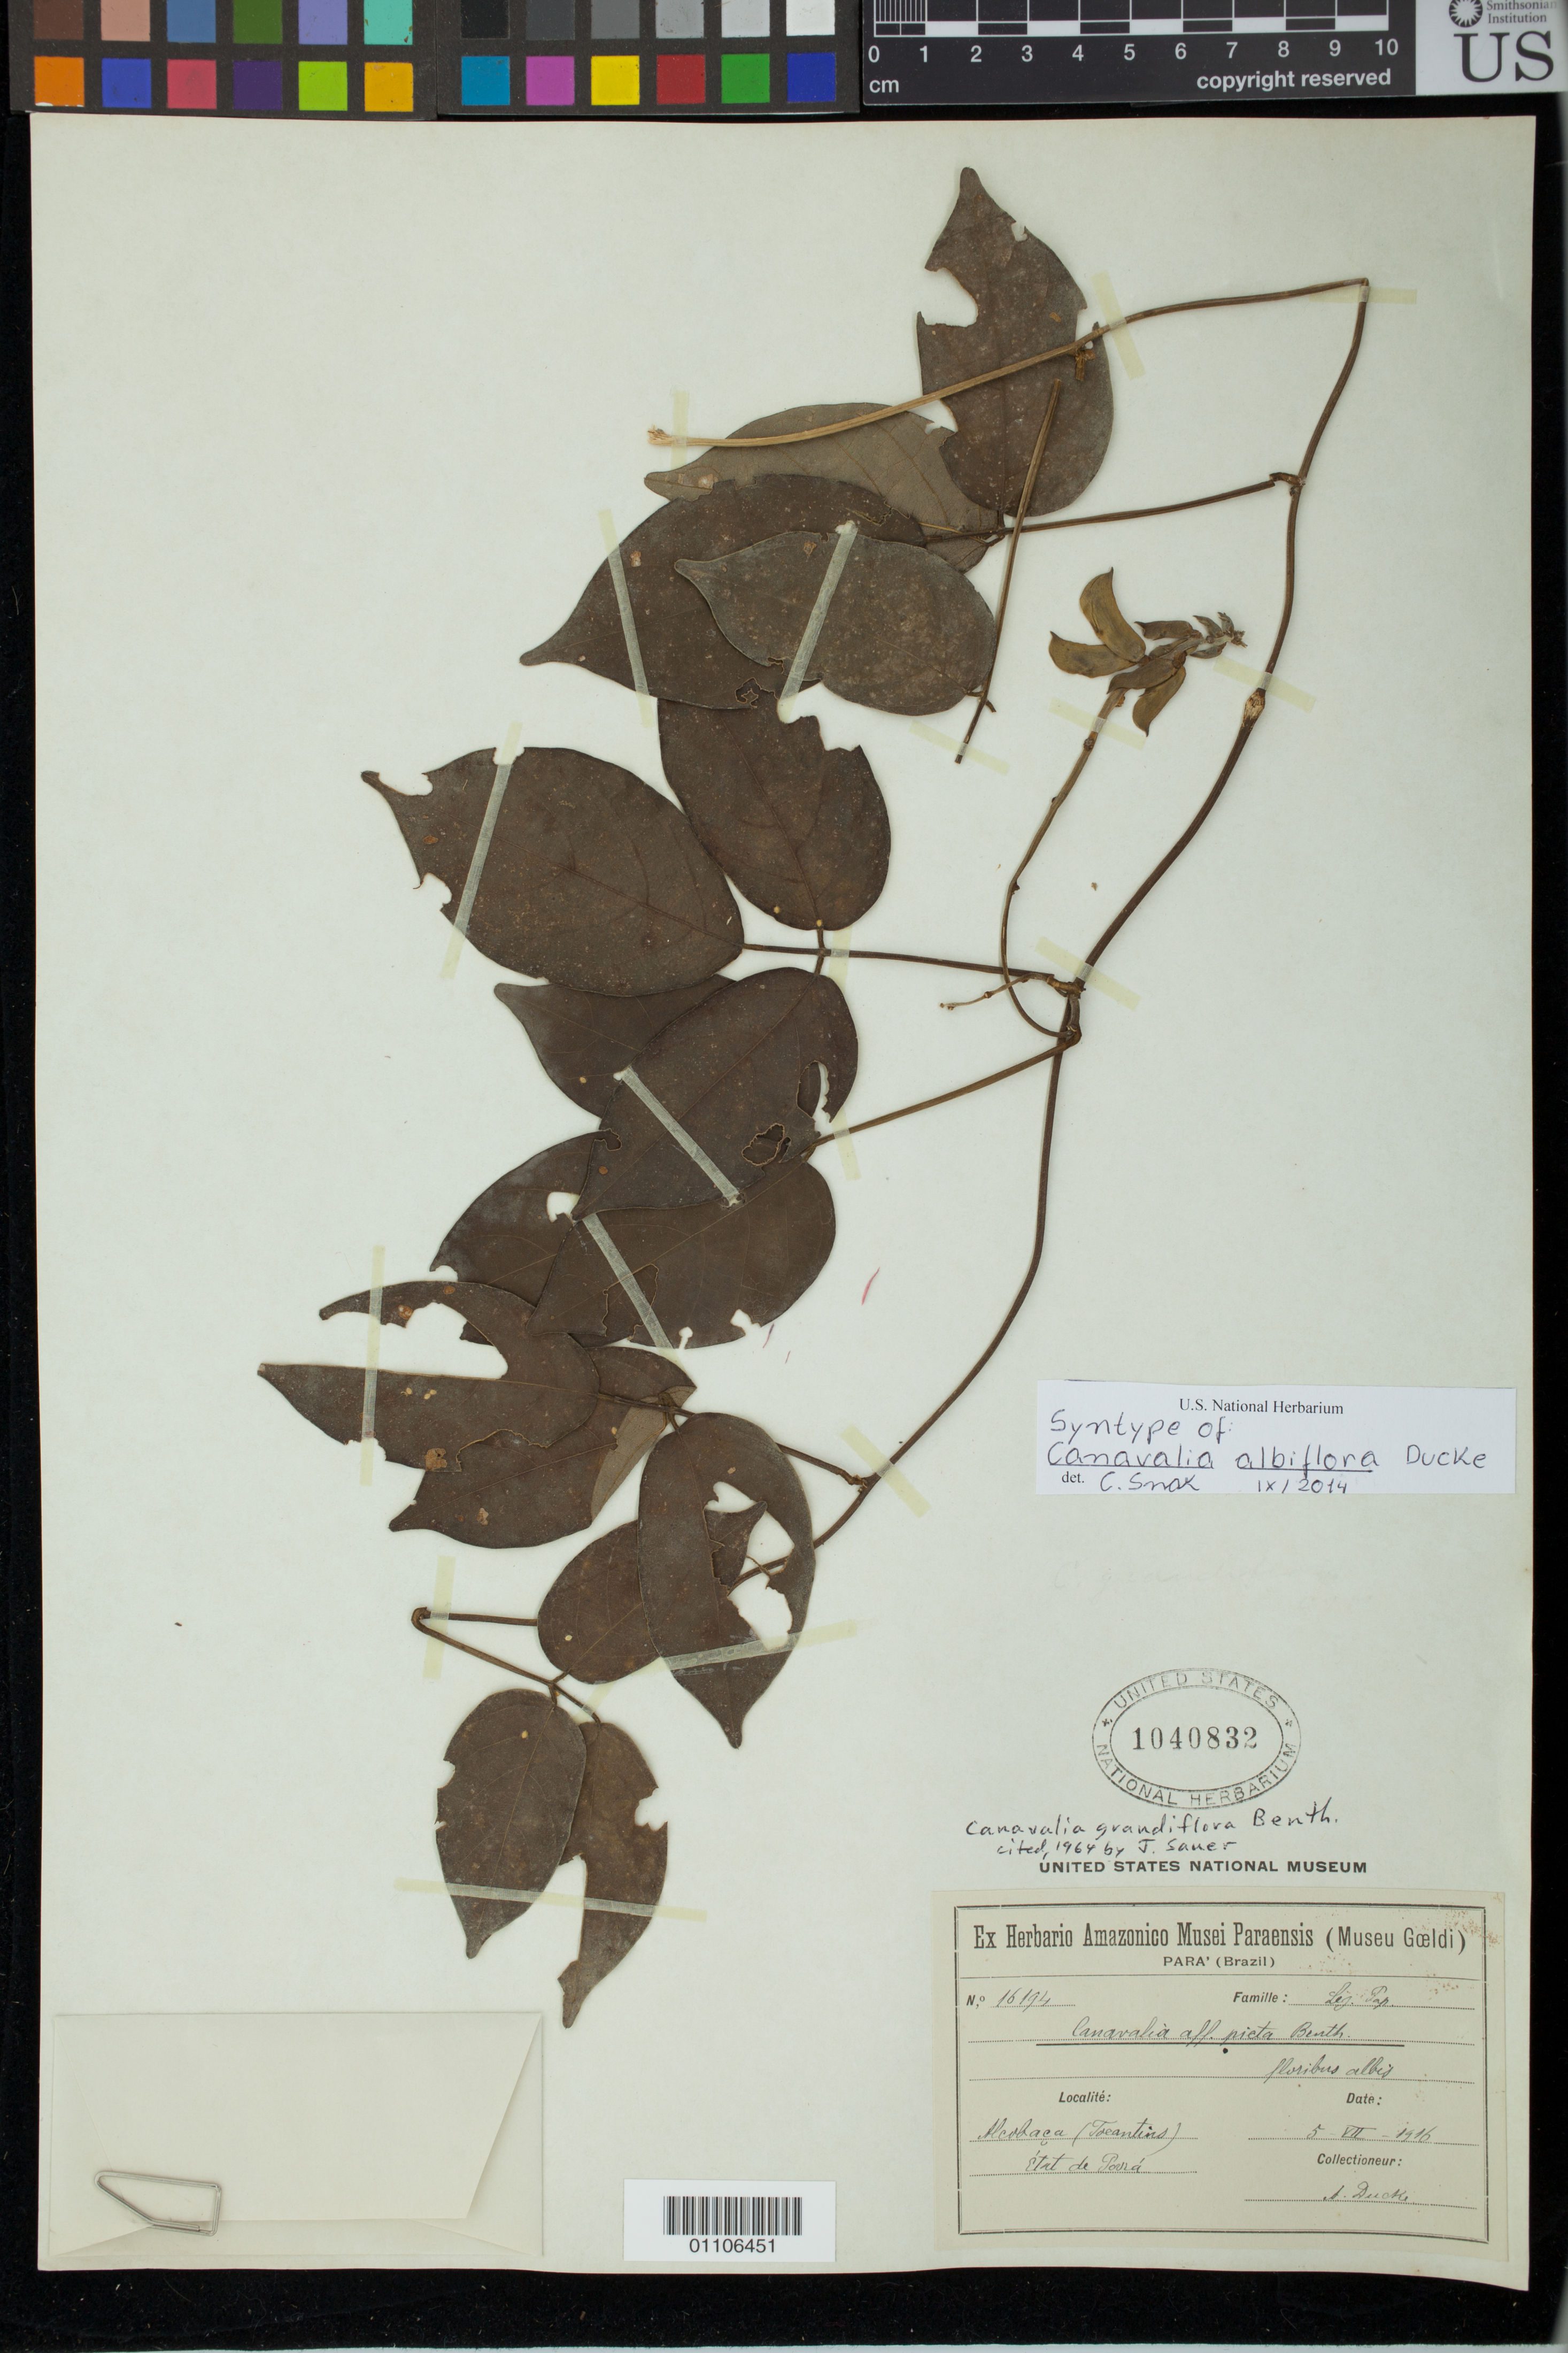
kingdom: Plantae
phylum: Tracheophyta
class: Magnoliopsida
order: Fabales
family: Fabaceae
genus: Canavalia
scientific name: Canavalia albiflora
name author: Ducke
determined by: Snak, C.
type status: Syntype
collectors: A. Ducke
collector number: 16194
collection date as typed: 05 Jul 1916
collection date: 1916-07-05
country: Brazil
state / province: Pará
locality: Alcobaça (Tocantins)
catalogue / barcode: US 1040832